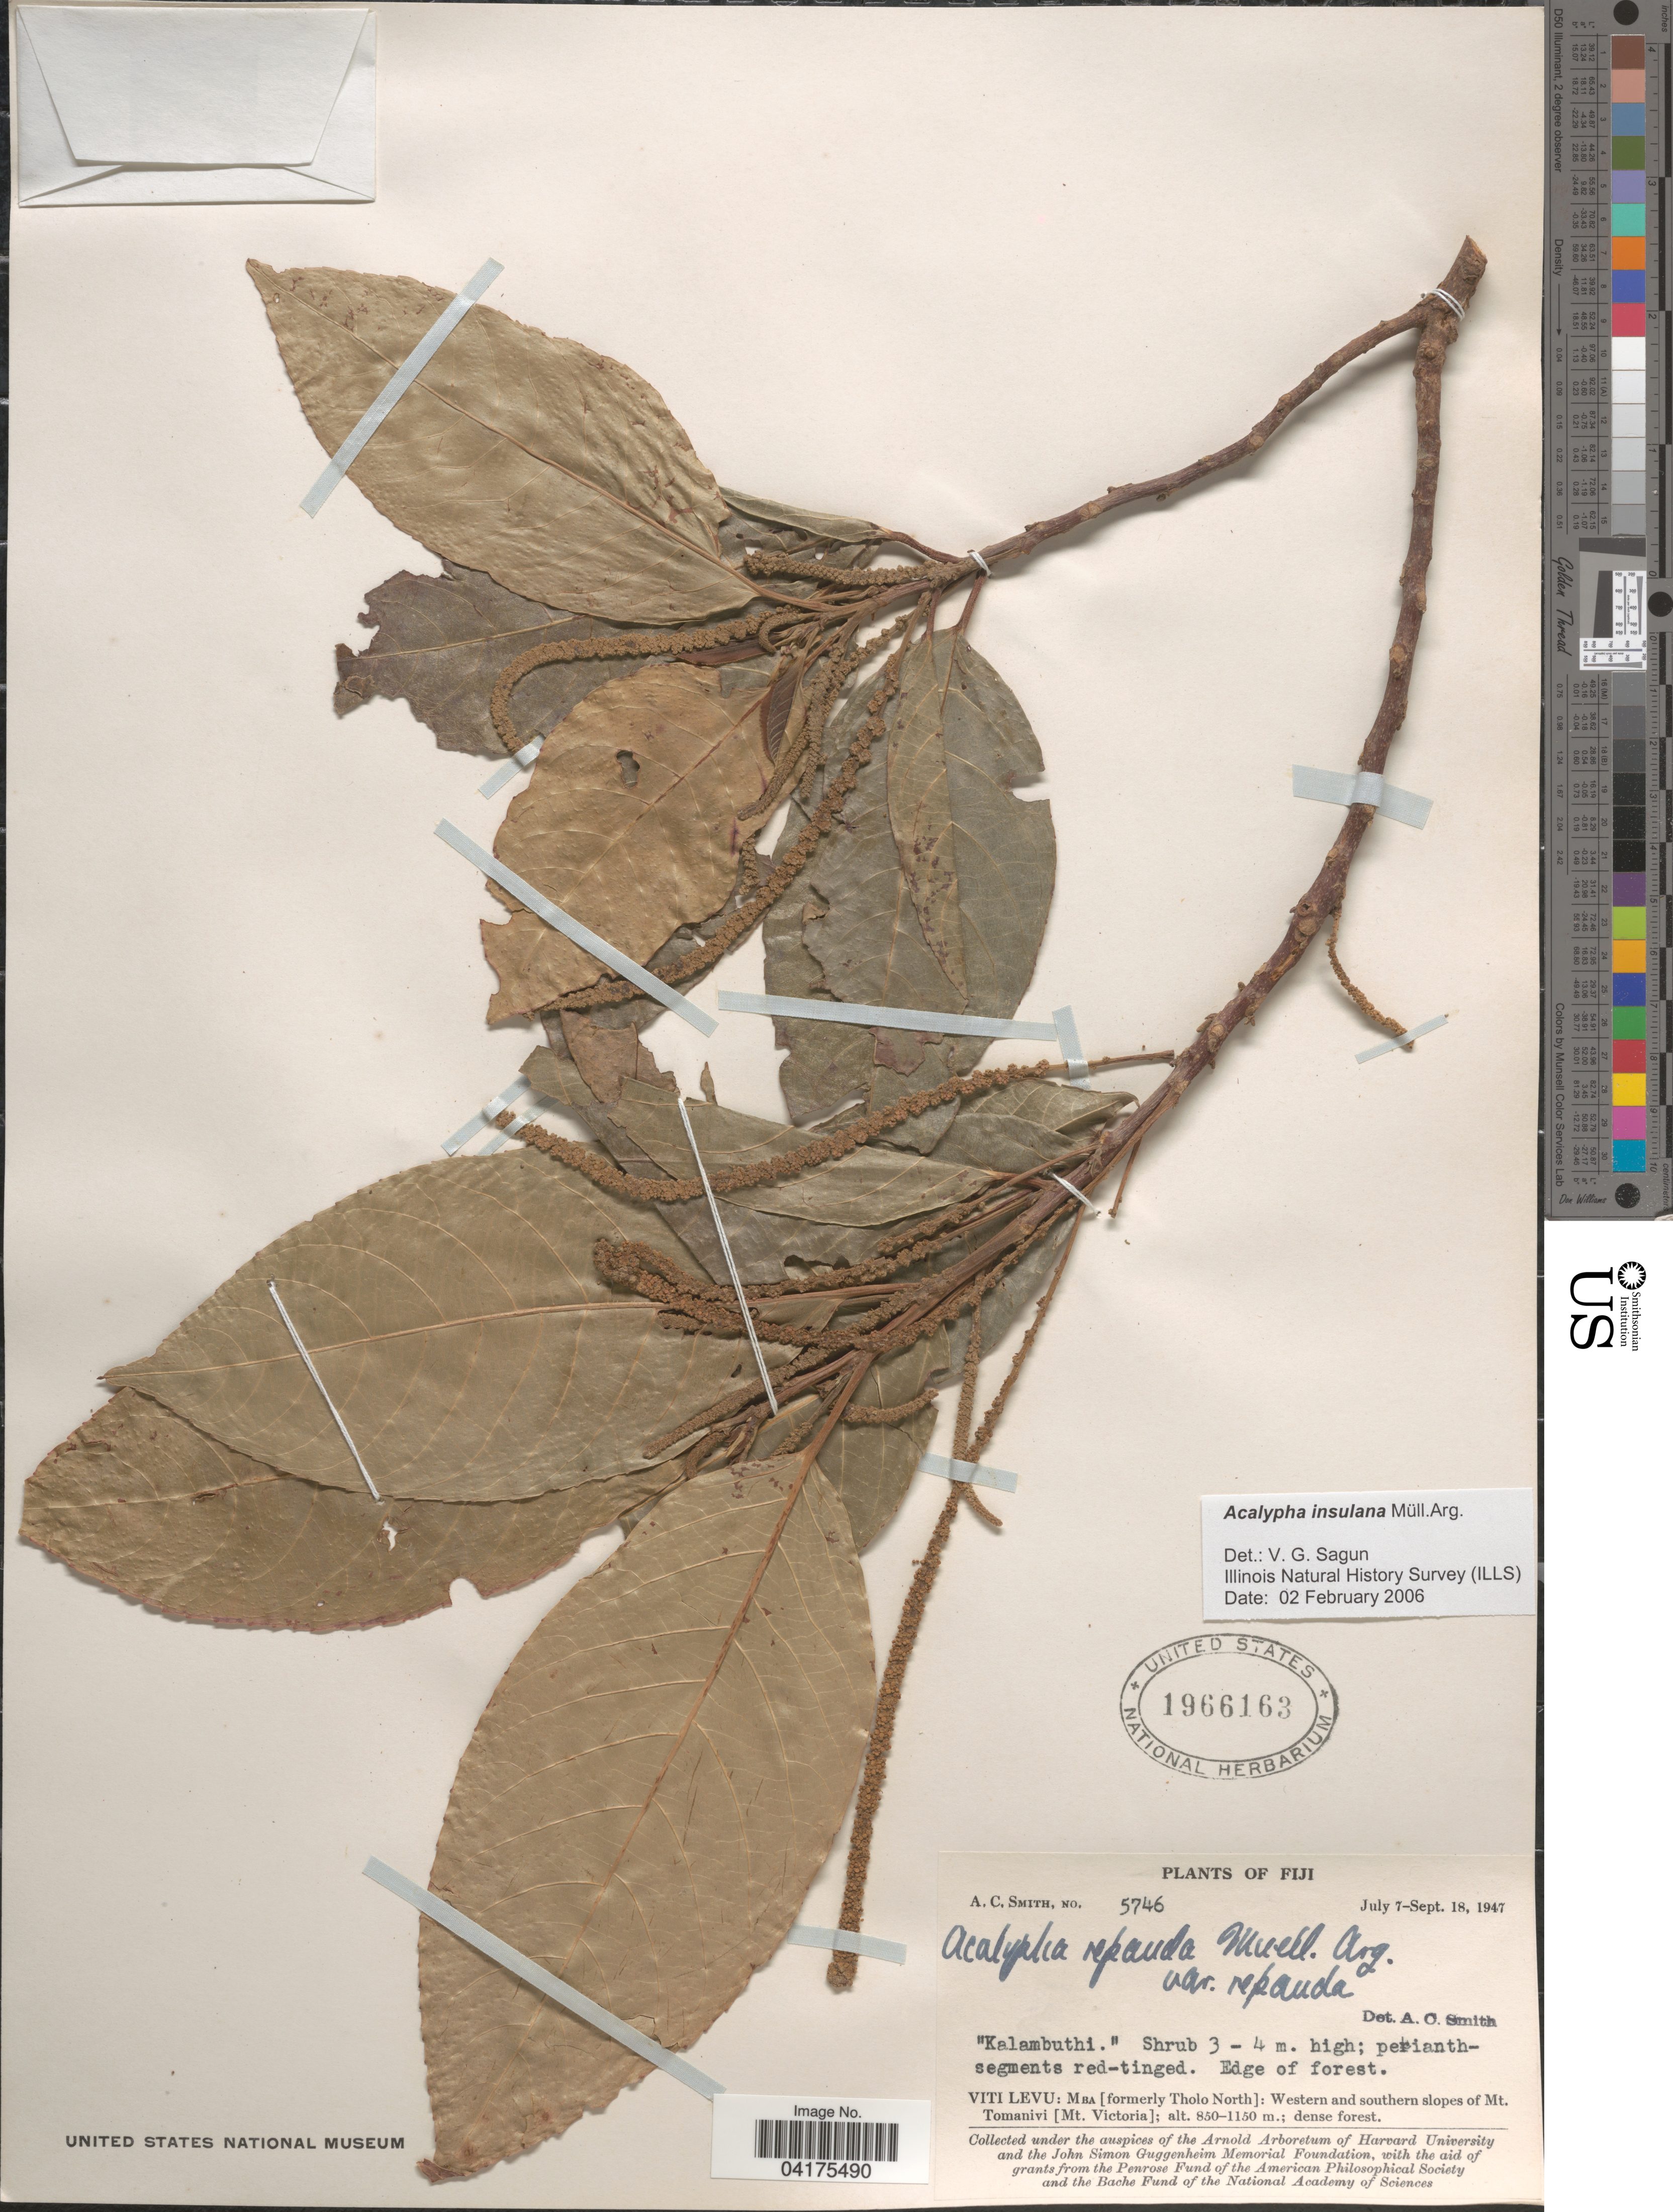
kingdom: Plantae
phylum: Tracheophyta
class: Magnoliopsida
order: Malpighiales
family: Euphorbiaceae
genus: Acalypha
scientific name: Acalypha insulana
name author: Müll. Arg.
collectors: A. C. Smith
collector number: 5746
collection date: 1947-07-07/1947-09-18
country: Fiji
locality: Viti Levu: Mba [formerly Tholo North]: Western and southern slopes of Mt. Tomanivi [Mt. Victoria].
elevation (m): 850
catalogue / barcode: US 1966163